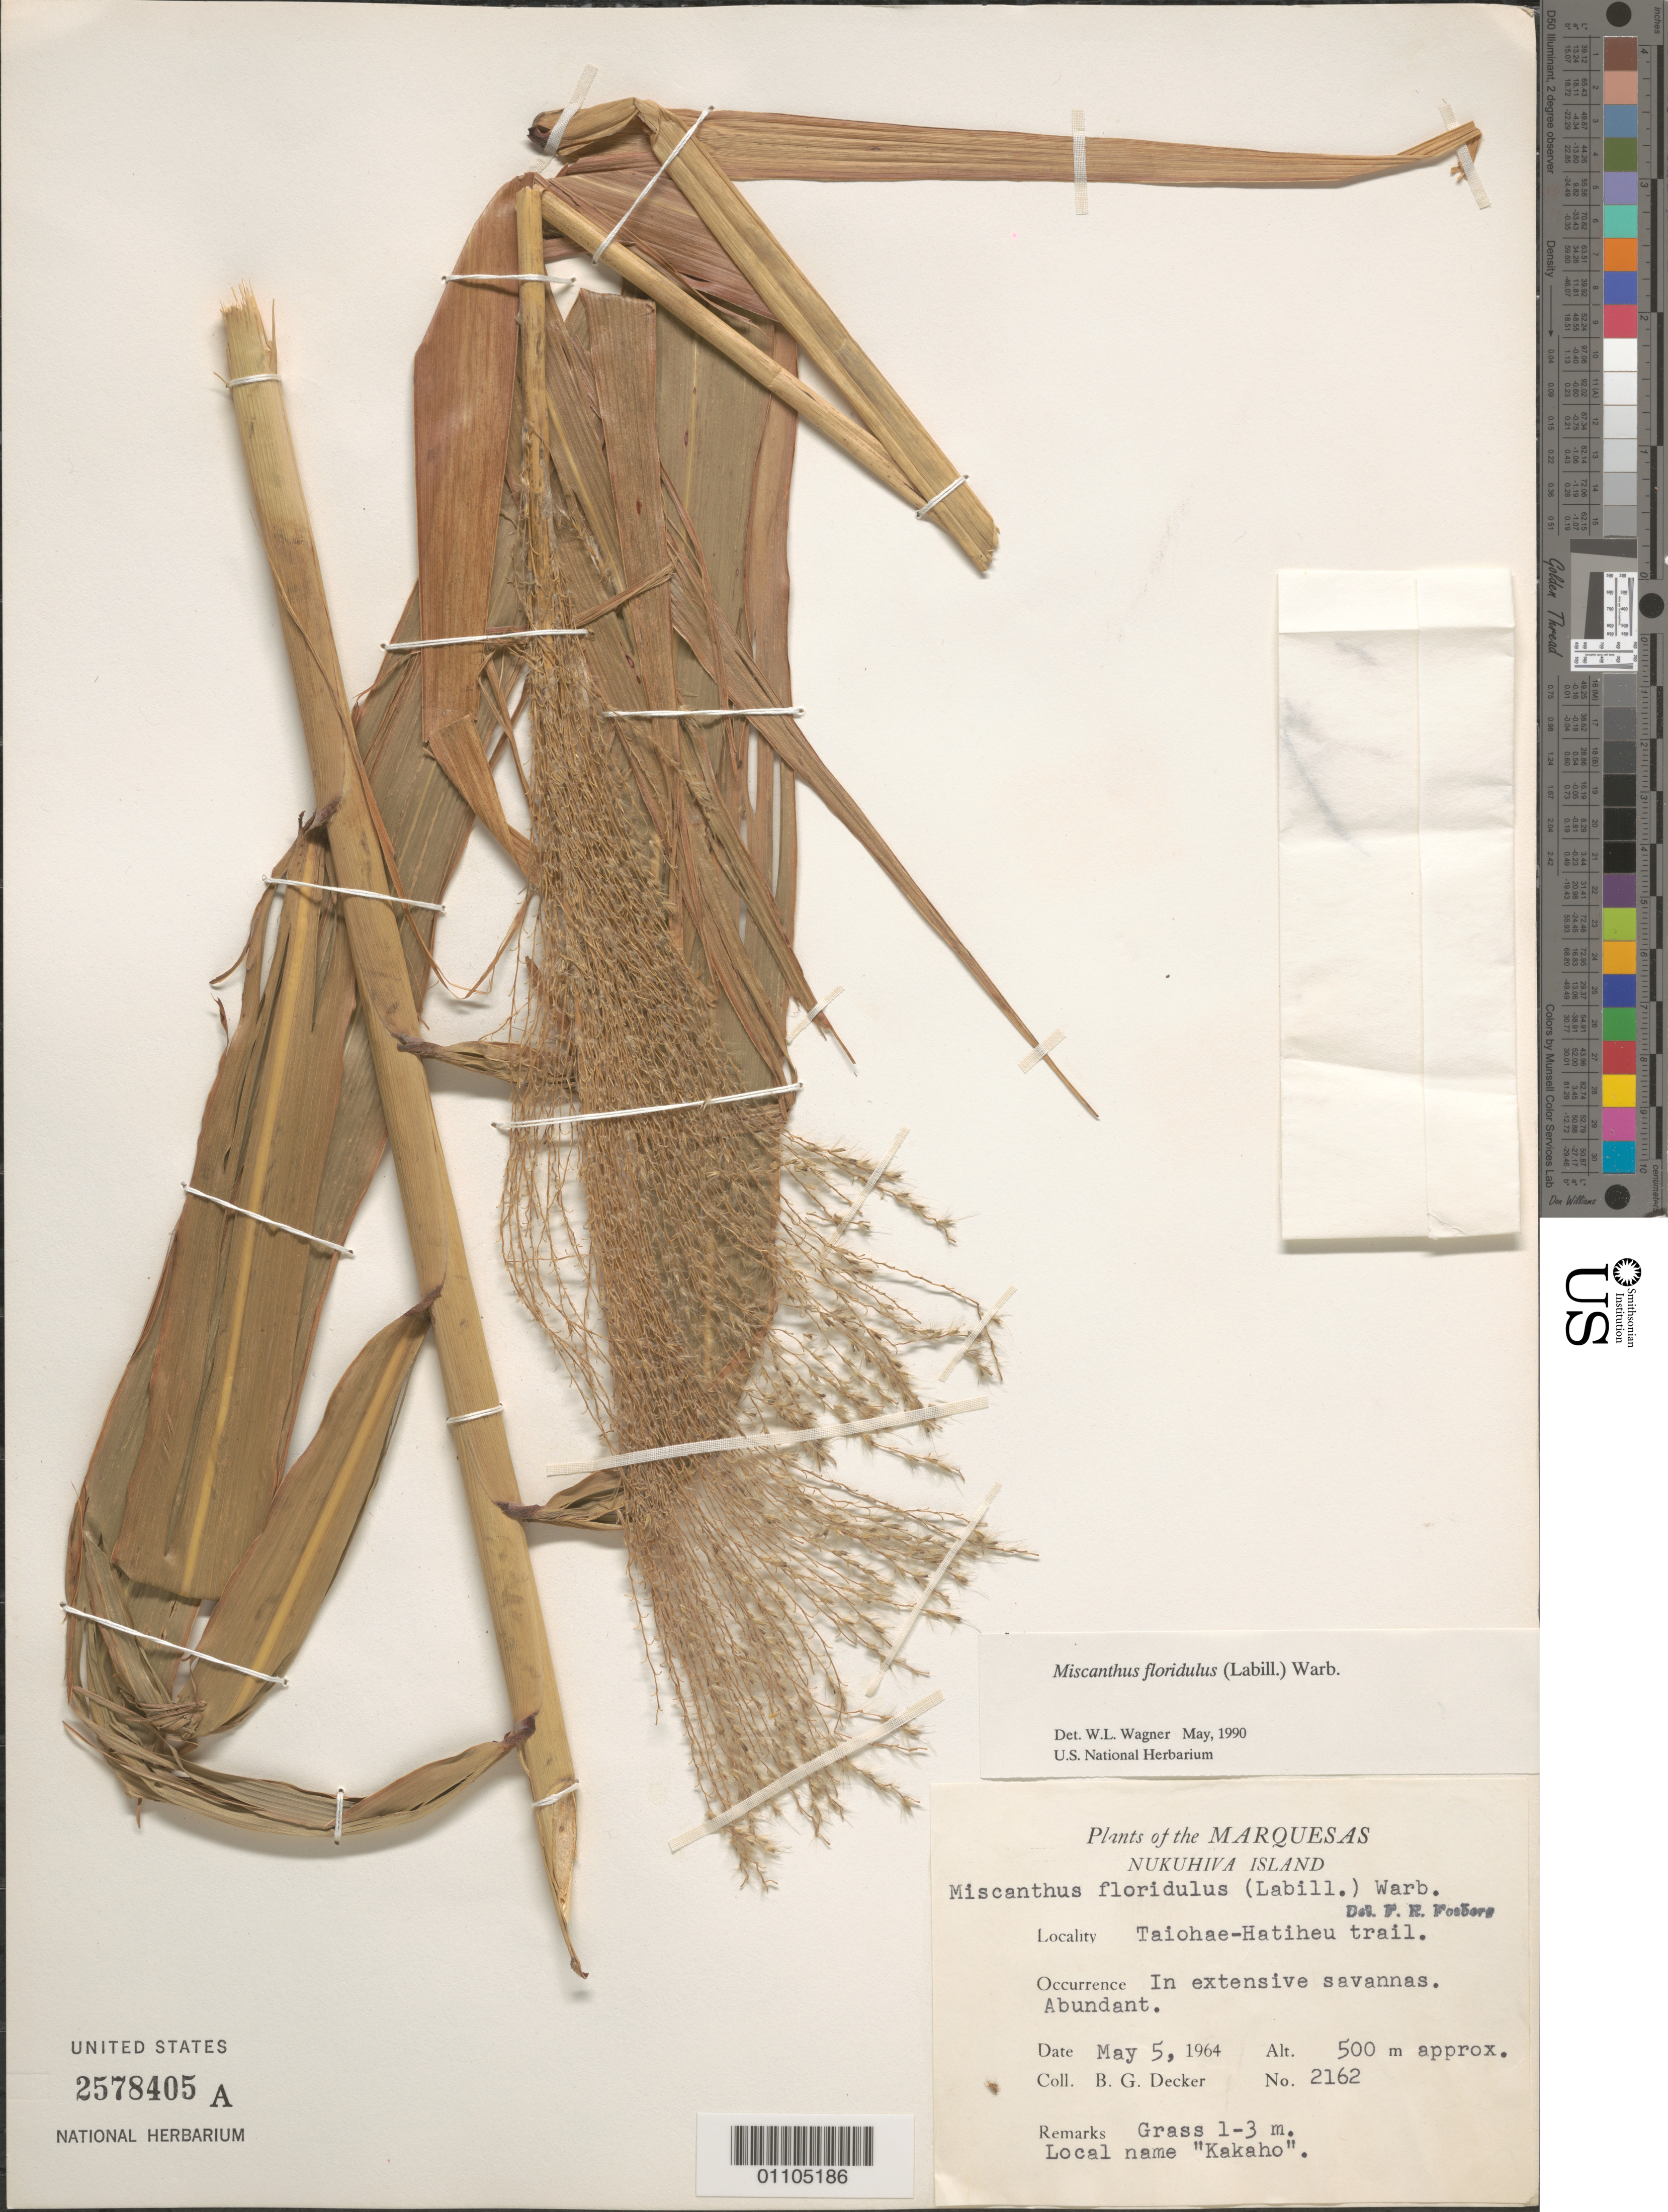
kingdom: Plantae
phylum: Tracheophyta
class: Liliopsida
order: Poales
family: Poaceae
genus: Miscanthus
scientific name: Miscanthus floridulus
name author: (Labill.) Warb.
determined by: Wagner, W. L., (BOT), Smithsonian Institution - National Museum of Natural History (UNITED STATES)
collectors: B. G. Decker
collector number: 2162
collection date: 1964-05-05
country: French Polynesia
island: Nuku Hiva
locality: Taiohae-Hatiheu Trail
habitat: In extensive savannahs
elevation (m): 500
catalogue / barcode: US 2578405A